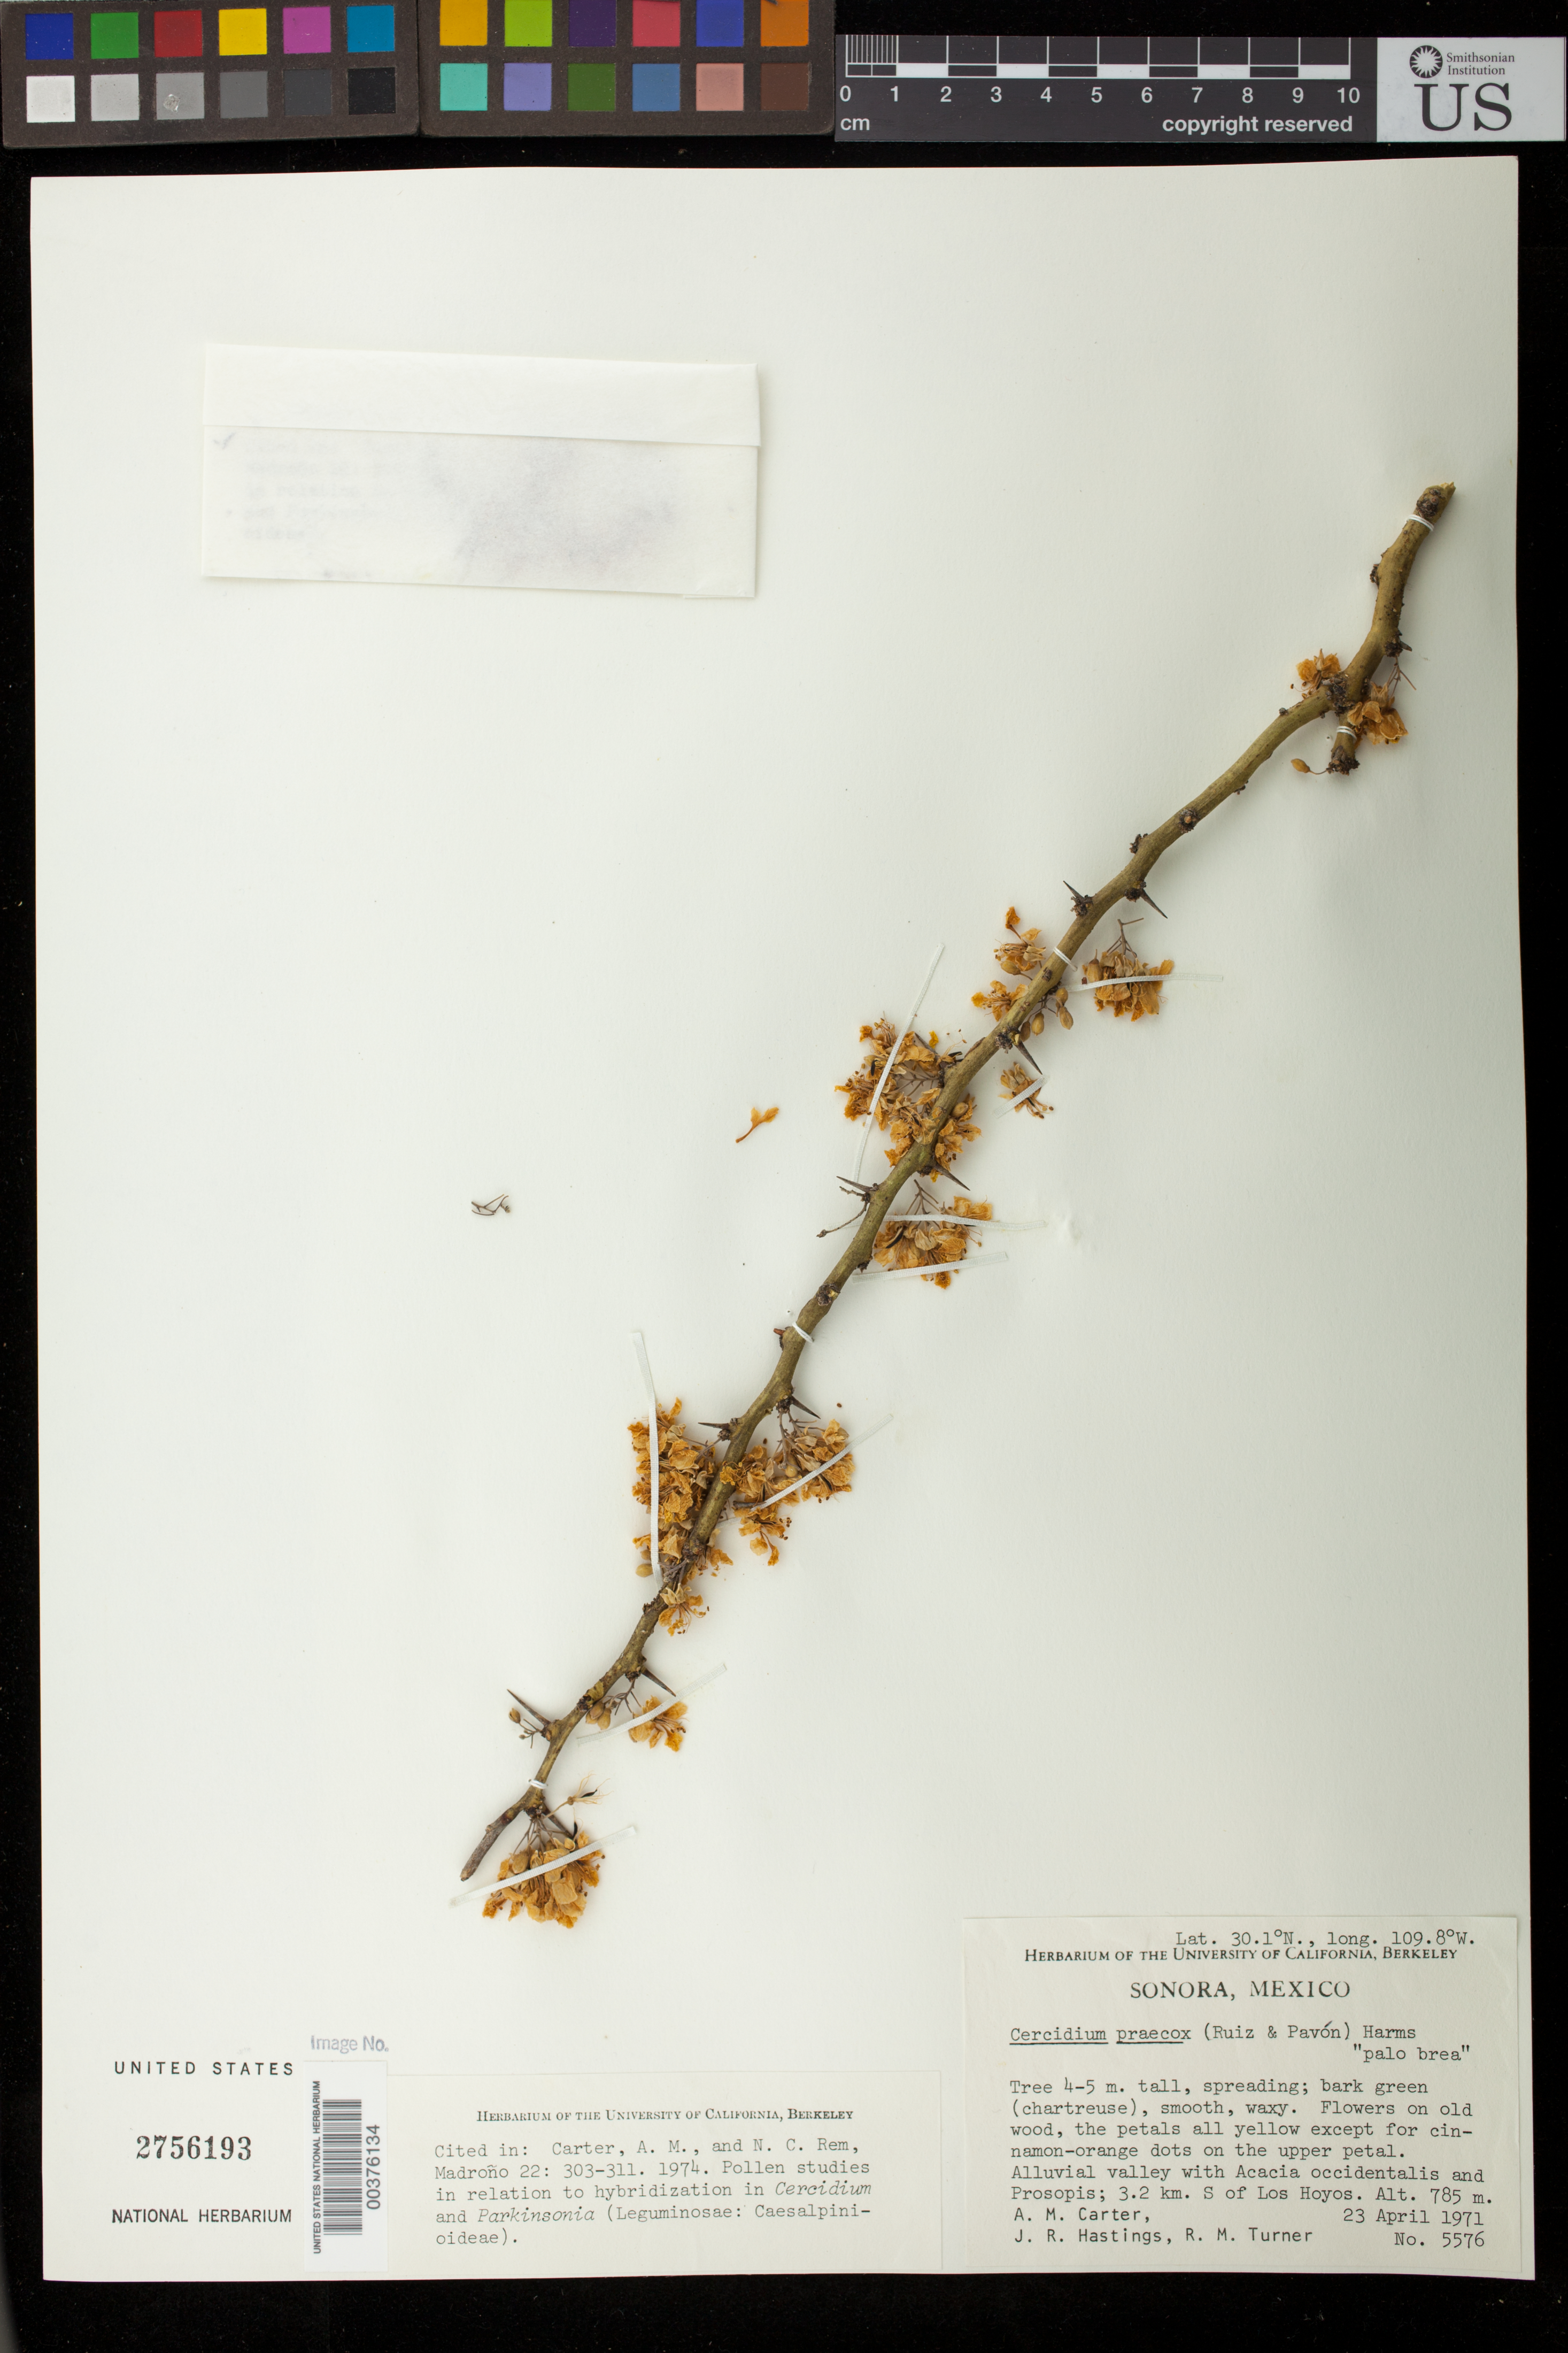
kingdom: Plantae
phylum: Tracheophyta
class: Magnoliopsida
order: Fabales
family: Fabaceae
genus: Parkinsonia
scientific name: Parkinsonia praecox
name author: (Ruiz & Pav.) J.E. Hawkins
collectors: A. M. Carter, R. M. Turner & J. Hastings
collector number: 5576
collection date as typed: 23 Apr 1971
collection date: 1971-04-23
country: Mexico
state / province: Sonora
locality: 3.2 km. S of Los Hoyos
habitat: Alluvial valley with Acacia occidentalis and Prosopis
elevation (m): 785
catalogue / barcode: US 2756193